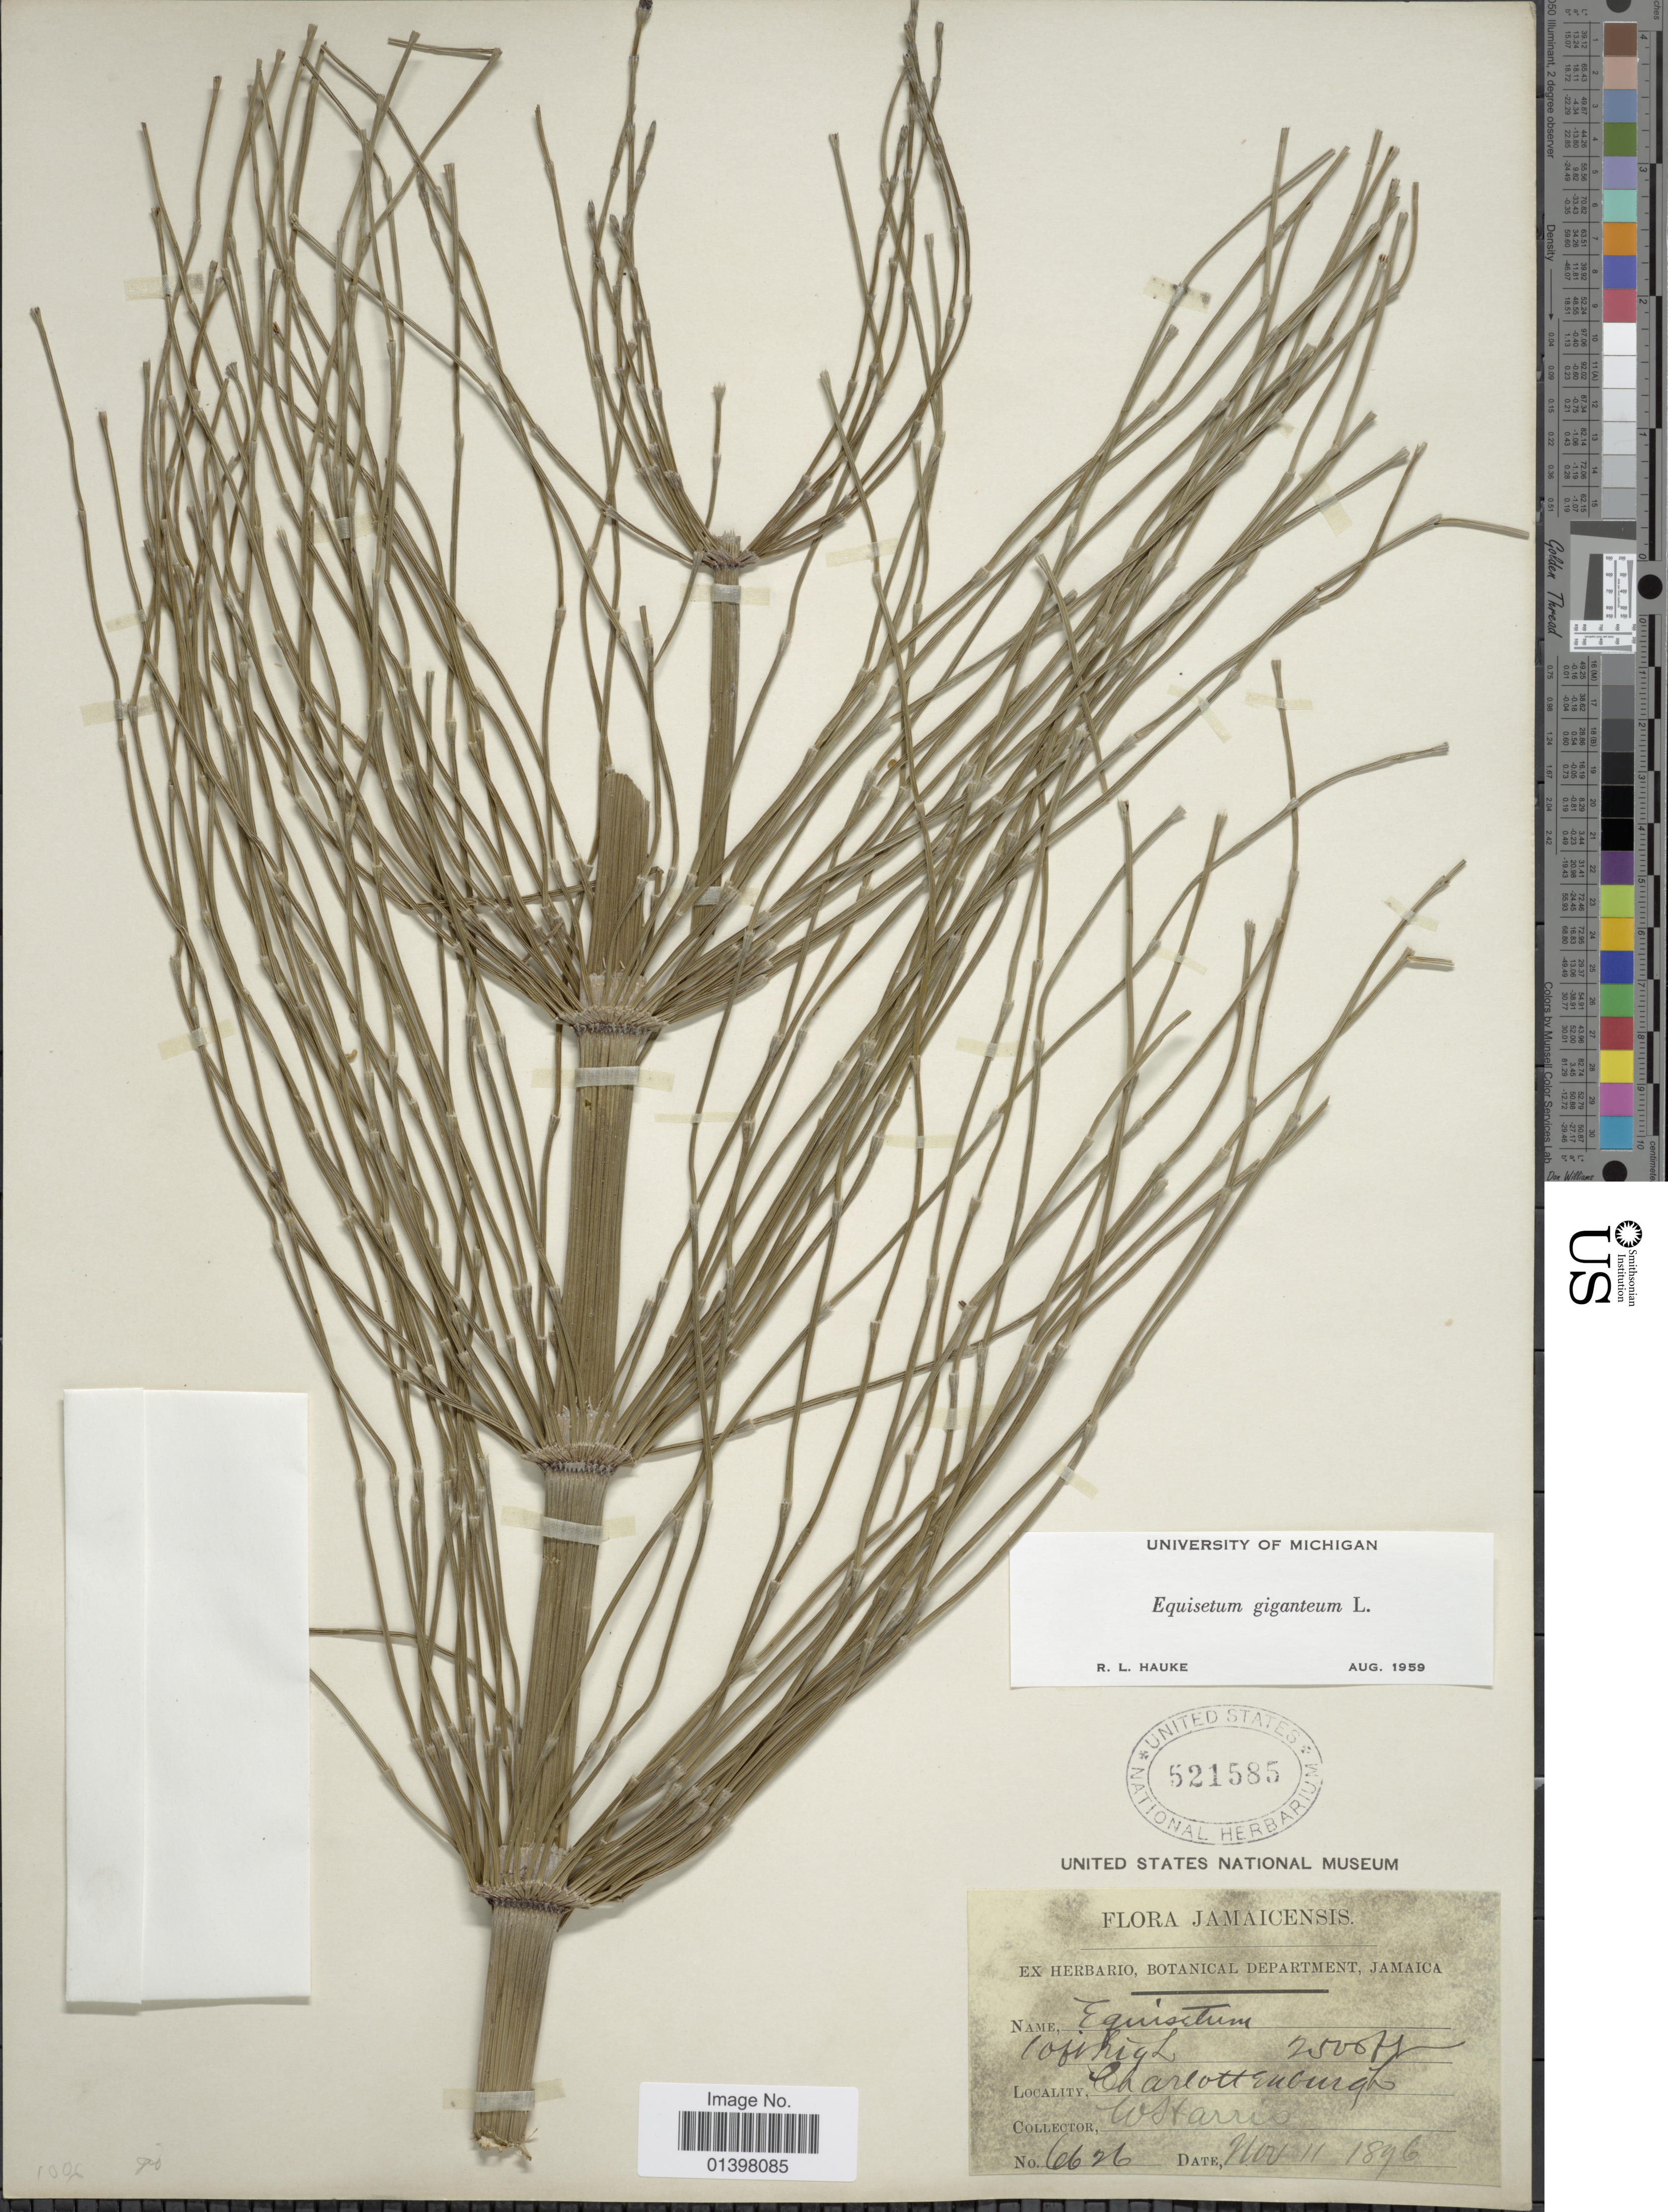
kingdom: Plantae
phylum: Tracheophyta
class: Polypodiopsida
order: Equisetales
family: Equisetaceae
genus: Equisetum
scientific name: Equisetum giganteum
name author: L.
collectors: W. H. Harris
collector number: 6626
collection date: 1896-11-11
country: Jamaica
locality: Charlottenburg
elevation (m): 762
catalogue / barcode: US 521585